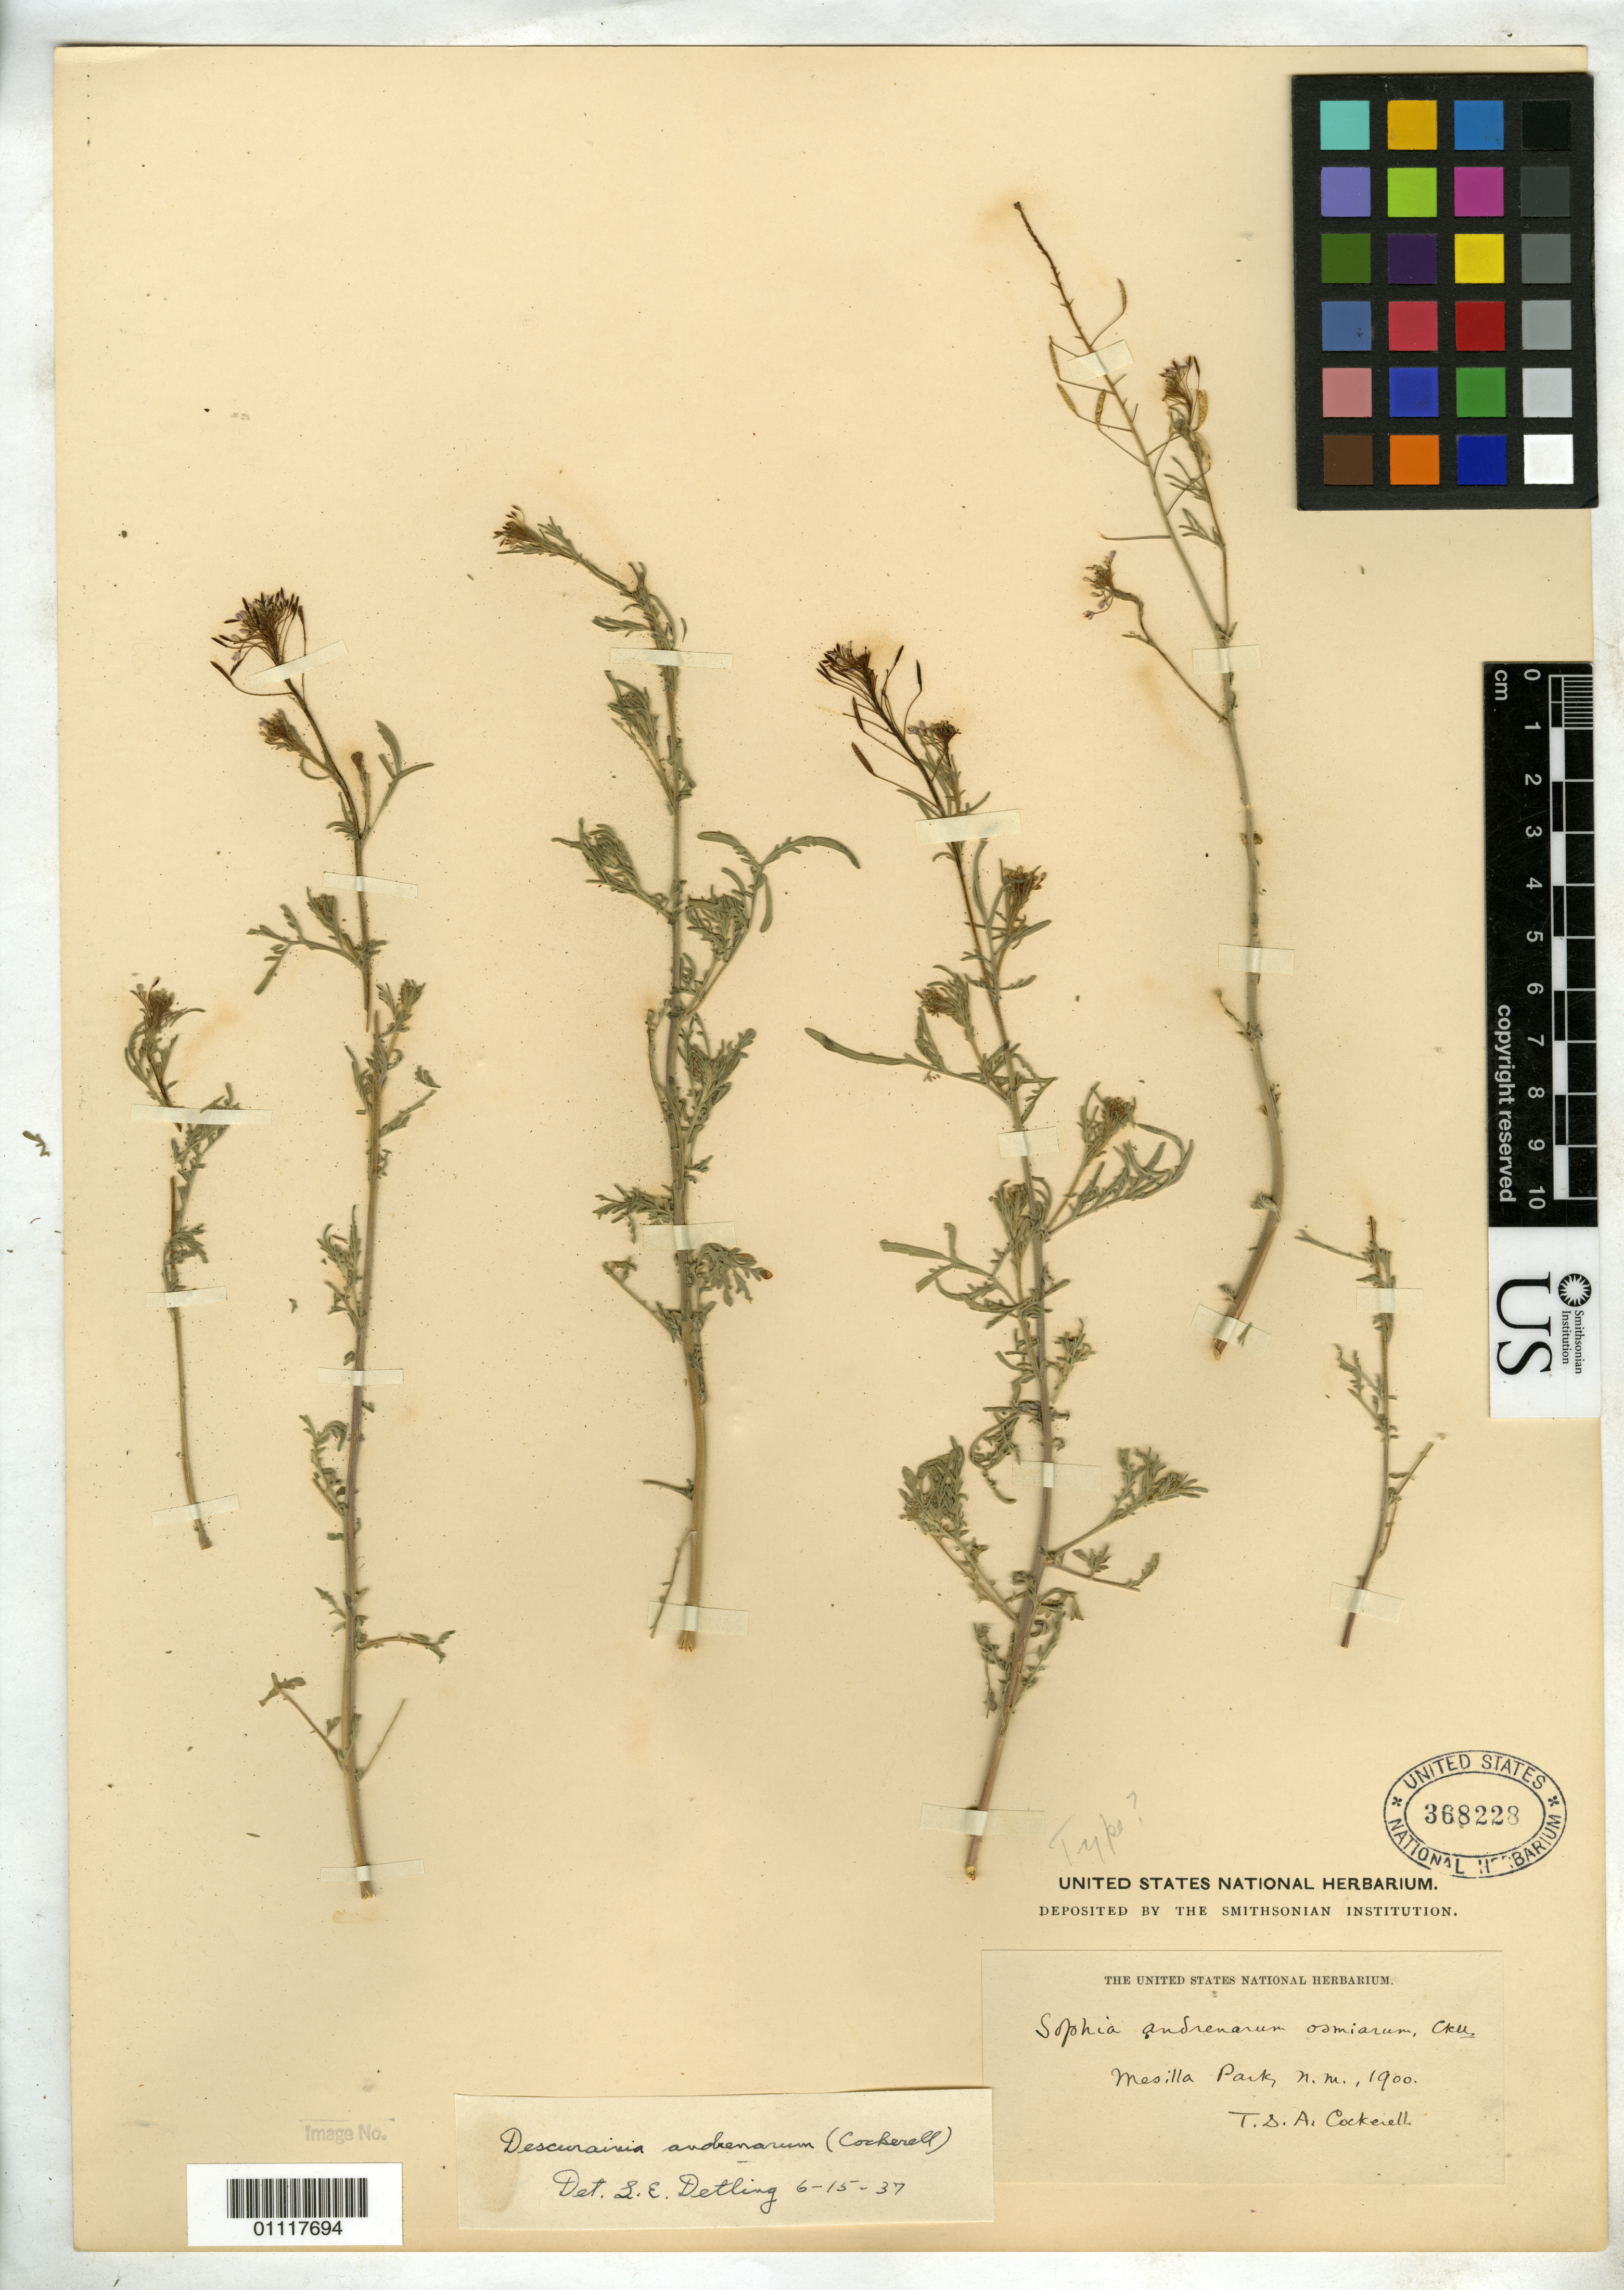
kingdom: Plantae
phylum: Tracheophyta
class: Magnoliopsida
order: Brassicales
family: Brassicaceae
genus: Sophia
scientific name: Sophia andrenarum var. osmiarum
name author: Cockerell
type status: Possible Syntype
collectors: T. Cockerell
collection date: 1900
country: United States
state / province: New Mexico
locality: Mesilla Park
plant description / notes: Possibly a syntype; no month recorded on label but annotated with varietal name by Cockerell. Protologue, "Mesilla Park, New Mexico, flowering in March and April, both growing in dry ground, with S. halictorum; very abundant this year on the campus of the N. M. Agricultural College."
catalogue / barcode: US 368228